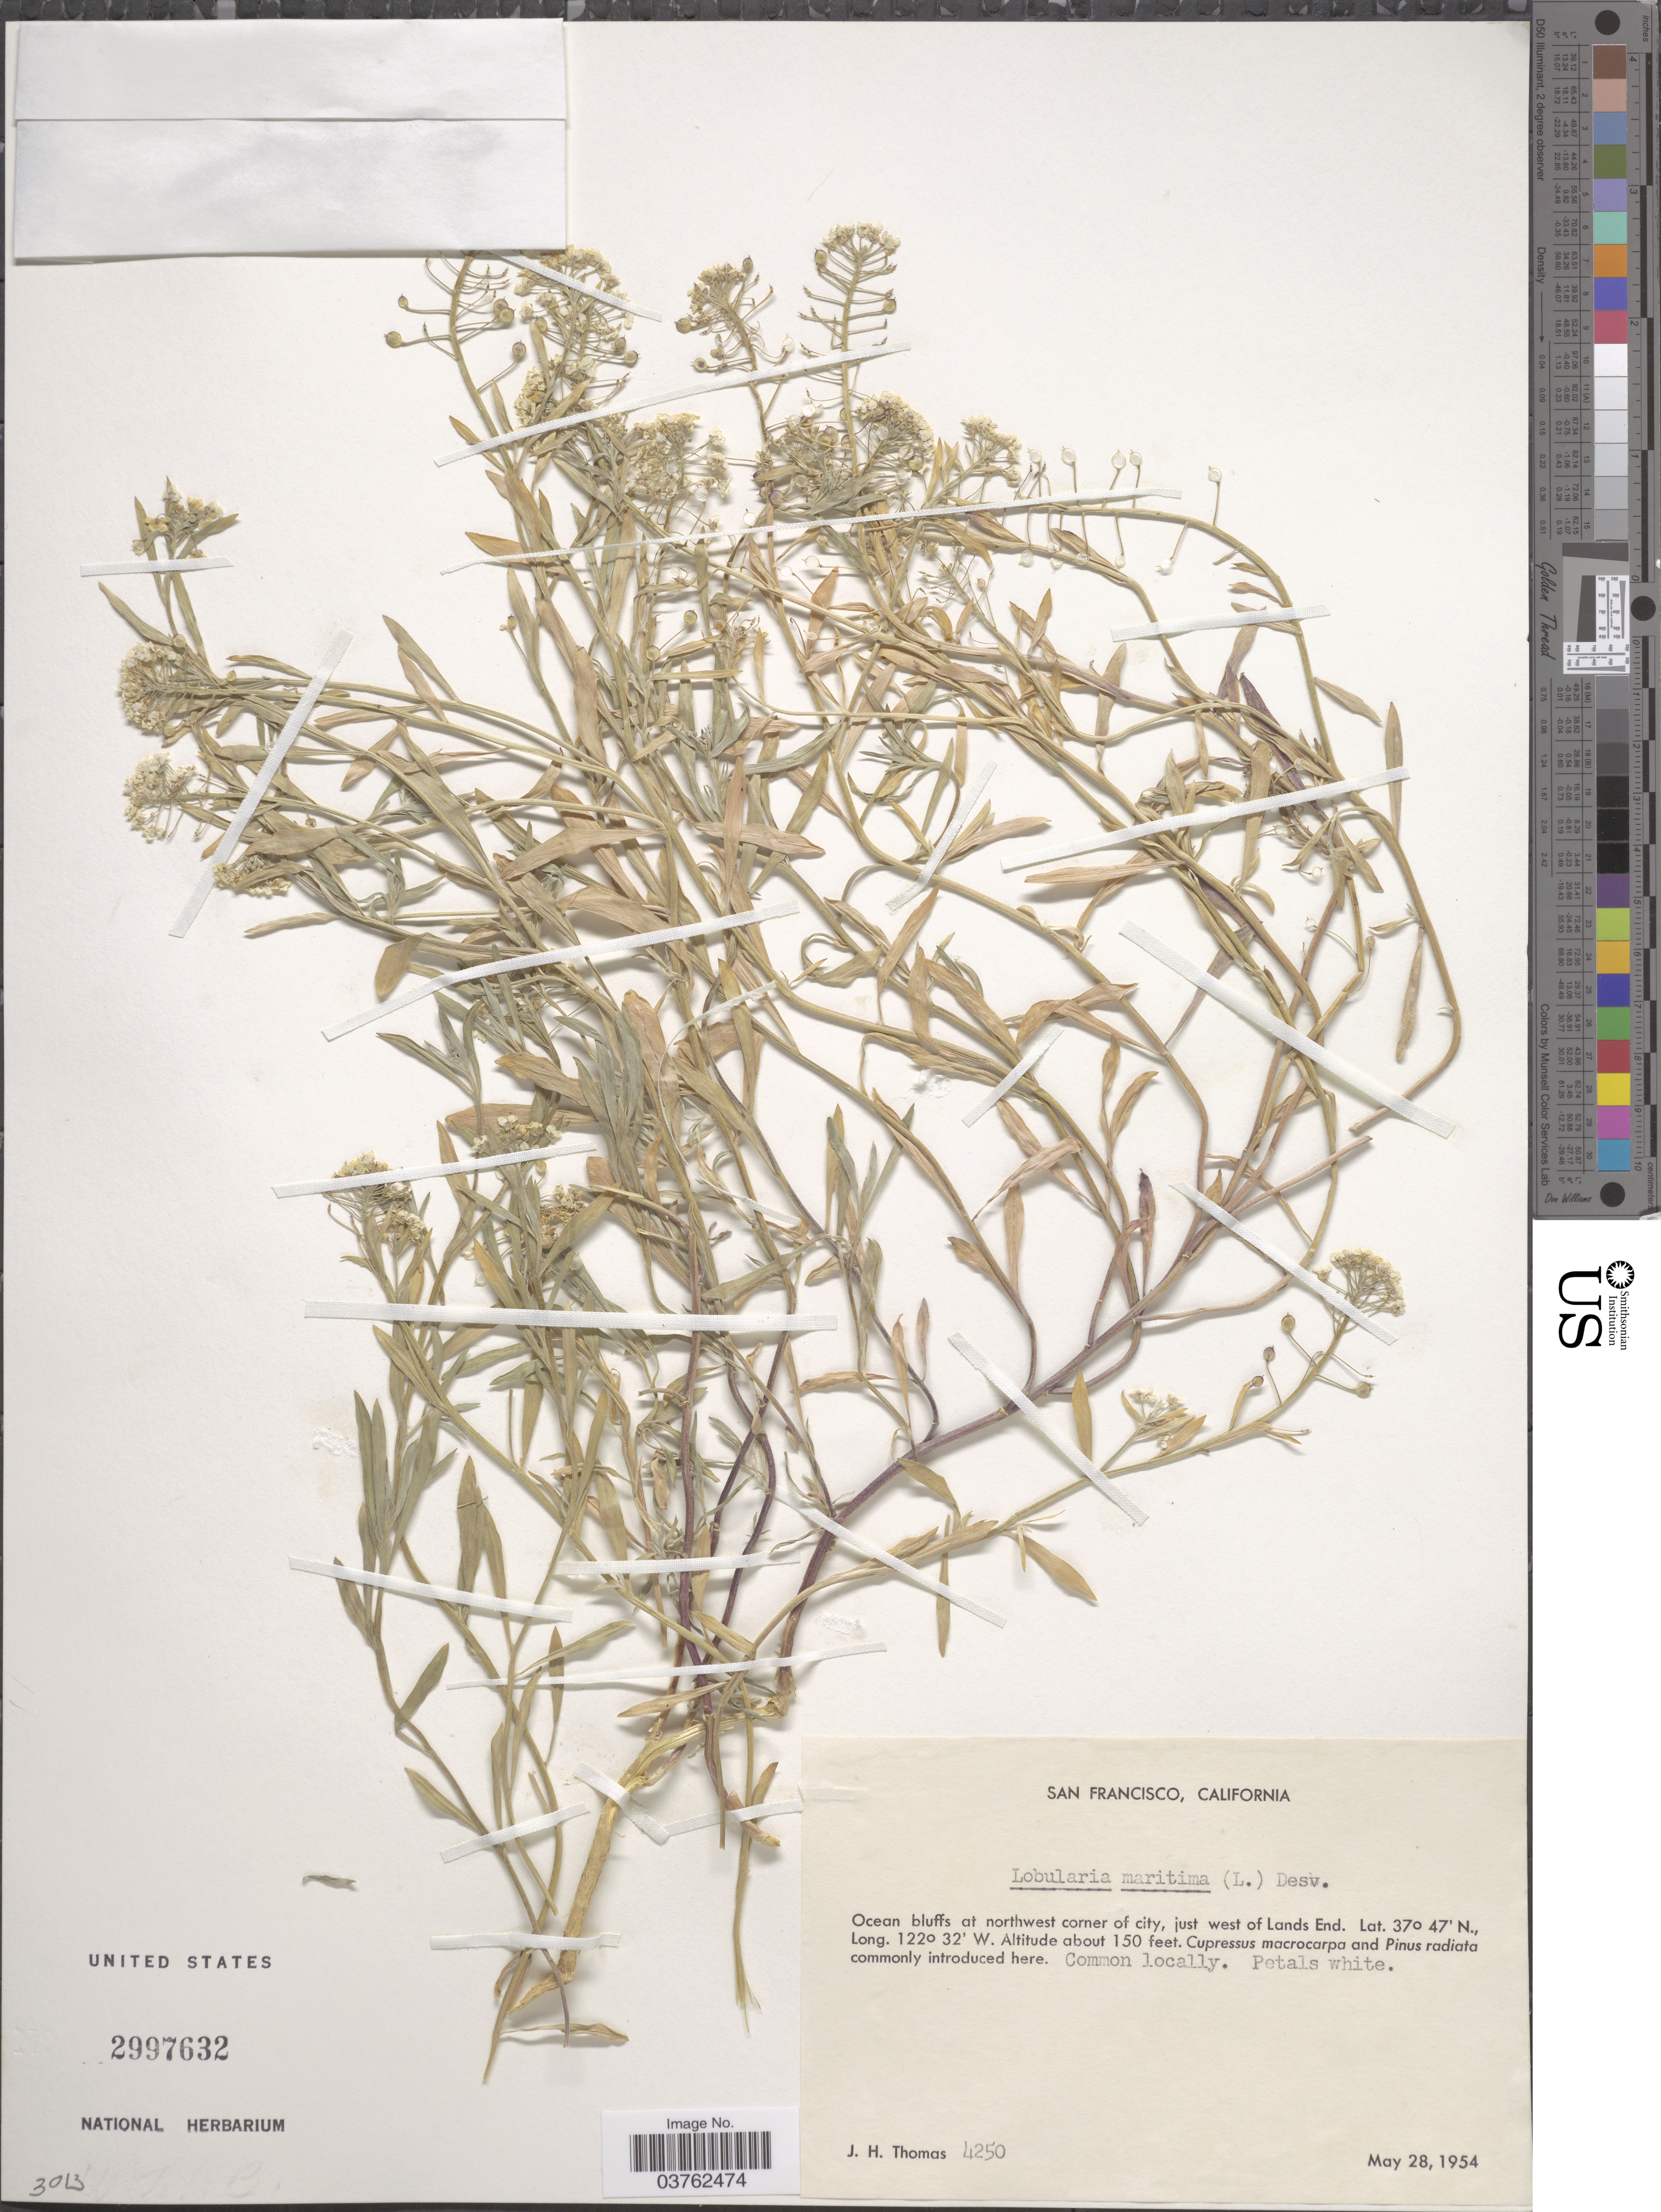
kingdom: Plantae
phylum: Tracheophyta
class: Magnoliopsida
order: Brassicales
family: Brassicaceae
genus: Lobularia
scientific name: Lobularia maritima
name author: (L.) Desv.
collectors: J. H. Thomas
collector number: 4250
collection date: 1954-05-28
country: United States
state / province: California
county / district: San Francisco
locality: San Francisco. Ocean bluffs at northwest corner of city, just west of Lands End.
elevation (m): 46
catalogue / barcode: US 2997632